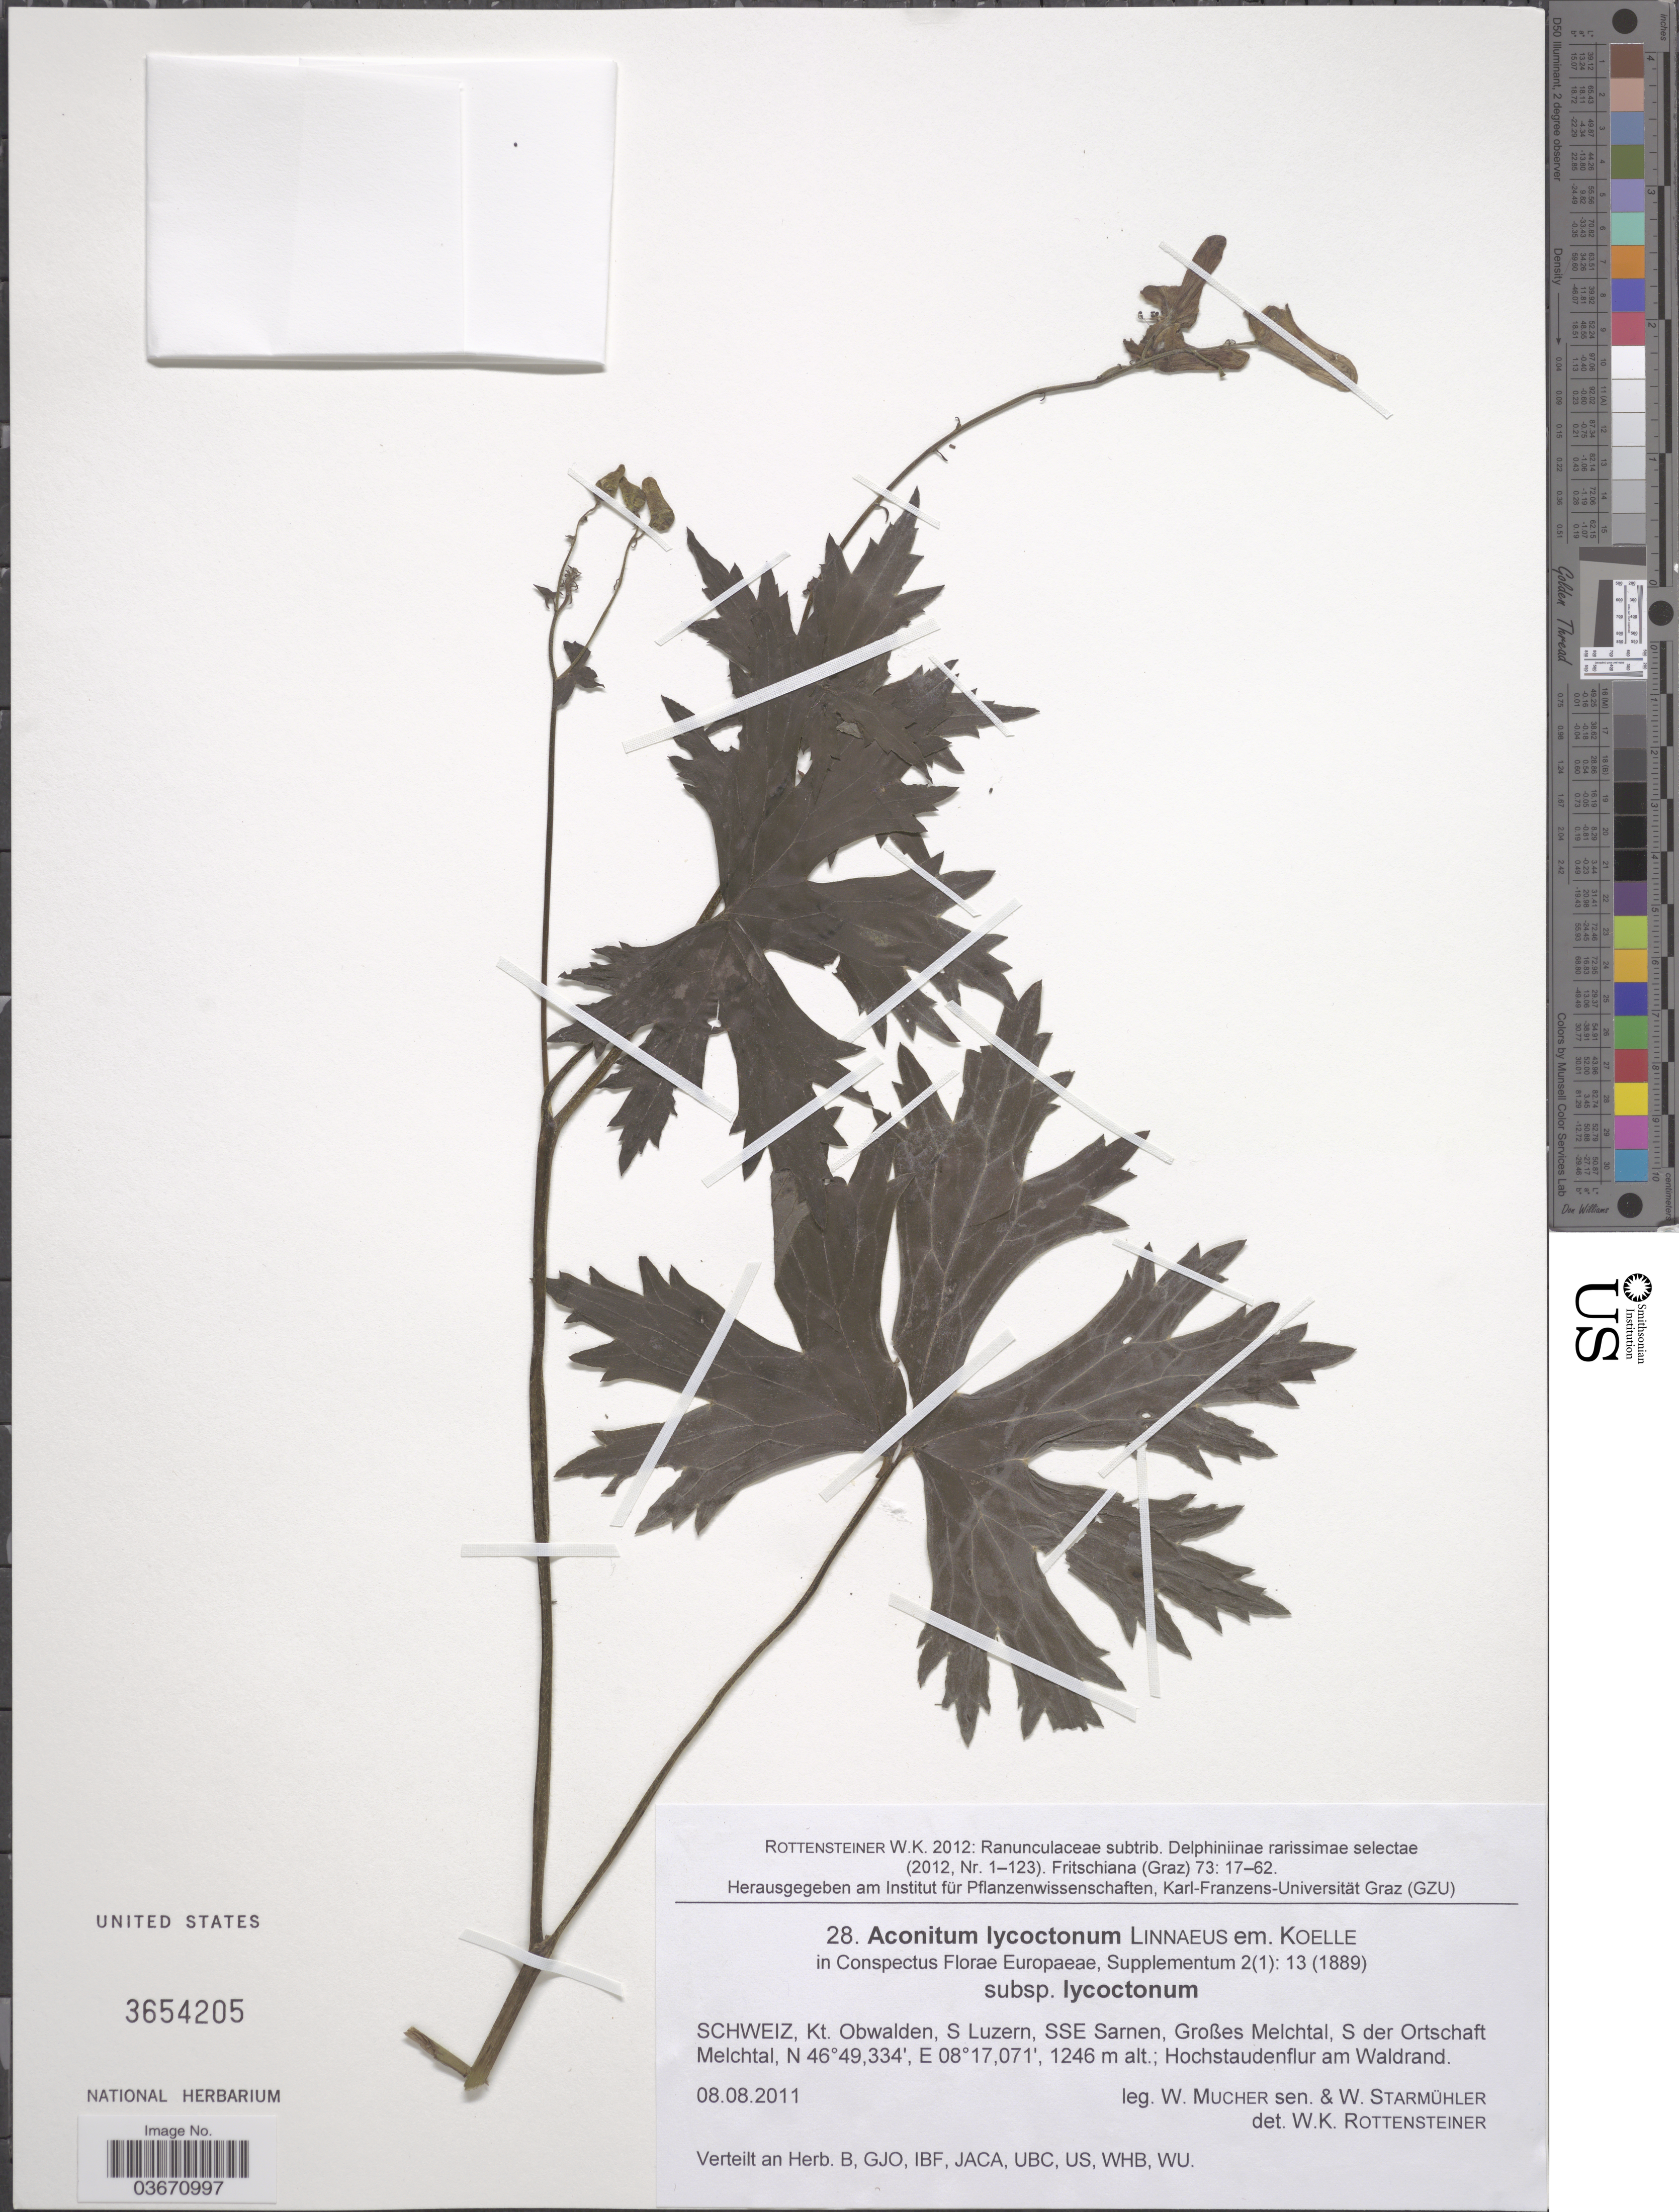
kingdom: Plantae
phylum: Tracheophyta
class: Magnoliopsida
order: Ranunculales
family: Ranunculaceae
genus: Aconitum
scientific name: Aconitum lycoctonum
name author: L.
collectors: W. Mucher & W. Starmühler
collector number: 28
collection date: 2011-08-08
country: Switzerland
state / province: Obwalden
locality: Schweiz, Kt. Obwalden, S Luzern, SSE Sarnen, Großes Melchtal, S der Ortschaft Melchtal.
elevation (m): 1246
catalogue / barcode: US 3654205